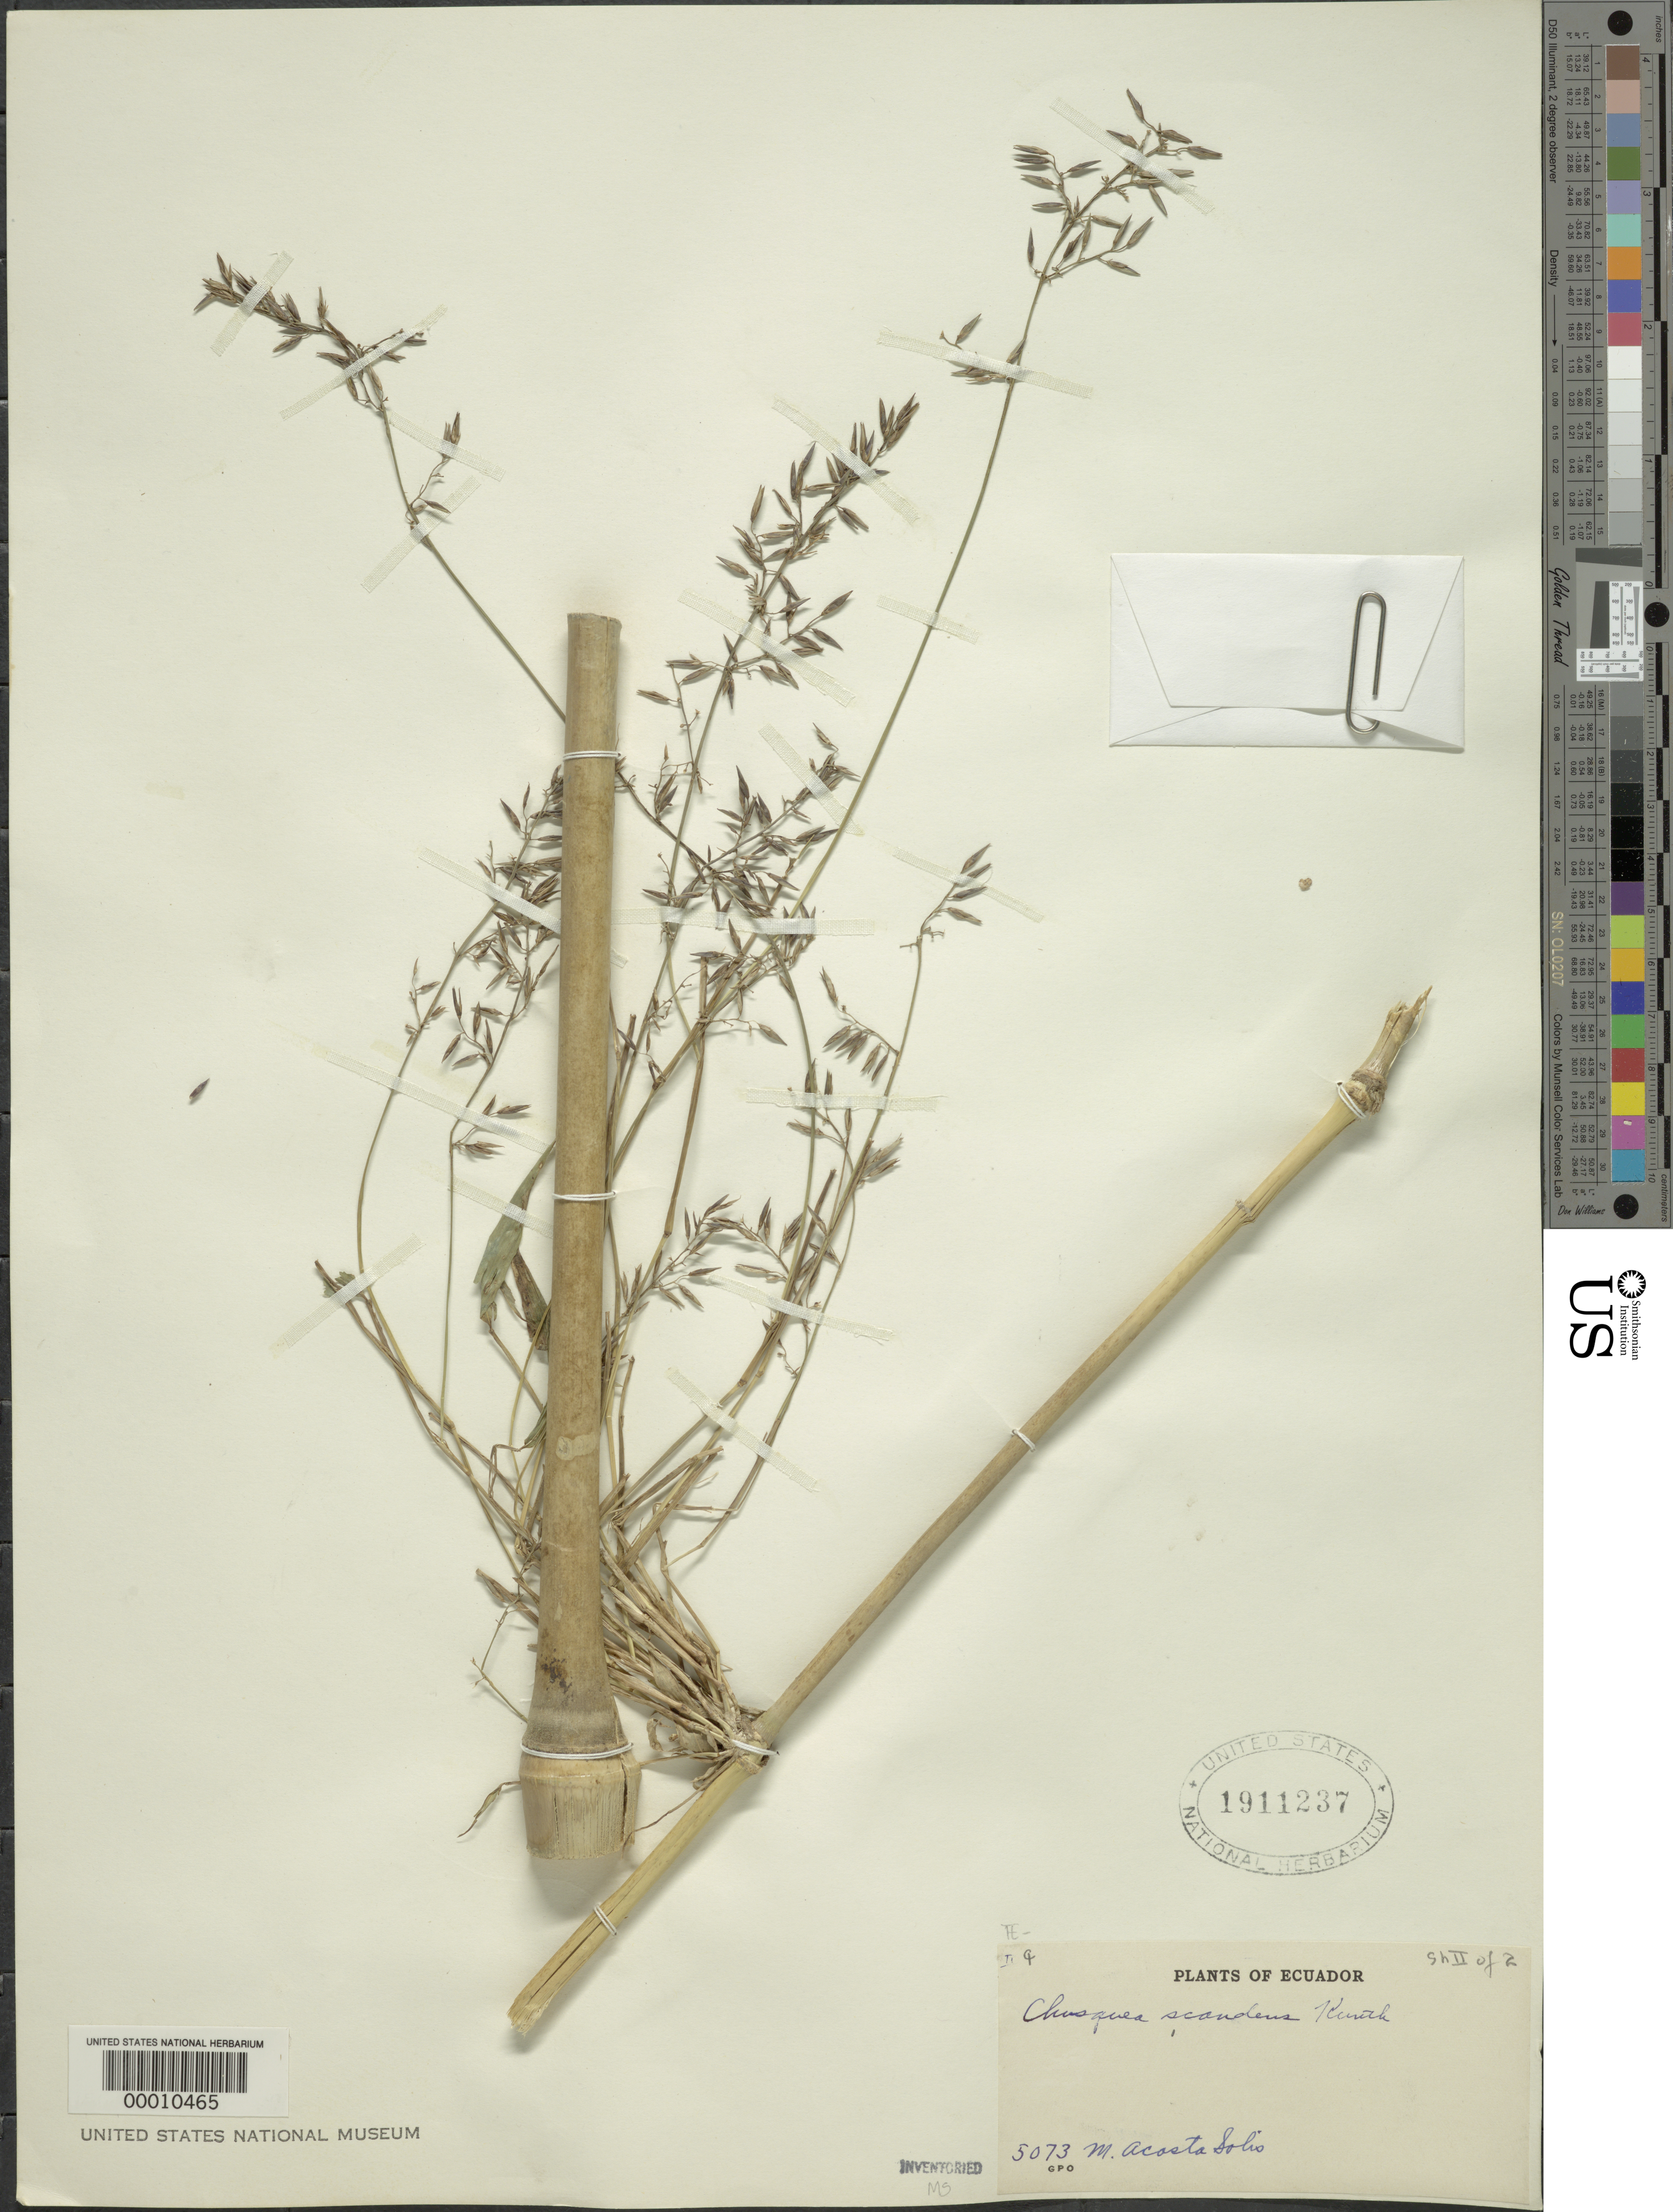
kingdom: Plantae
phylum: Tracheophyta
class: Liliopsida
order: Poales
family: Poaceae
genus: Chusquea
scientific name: Chusquea scandens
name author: Kunth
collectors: M. Acosta Solis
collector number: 5073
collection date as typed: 21 Jul 1943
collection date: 1943-07-21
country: Ecuador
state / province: Azuay / Morona-Santiago / Zamora-Chinchipe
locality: Entre Collay y Campanas, Provs. Santiago, Zamora, y Azuay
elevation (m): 2700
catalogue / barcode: US 1911237